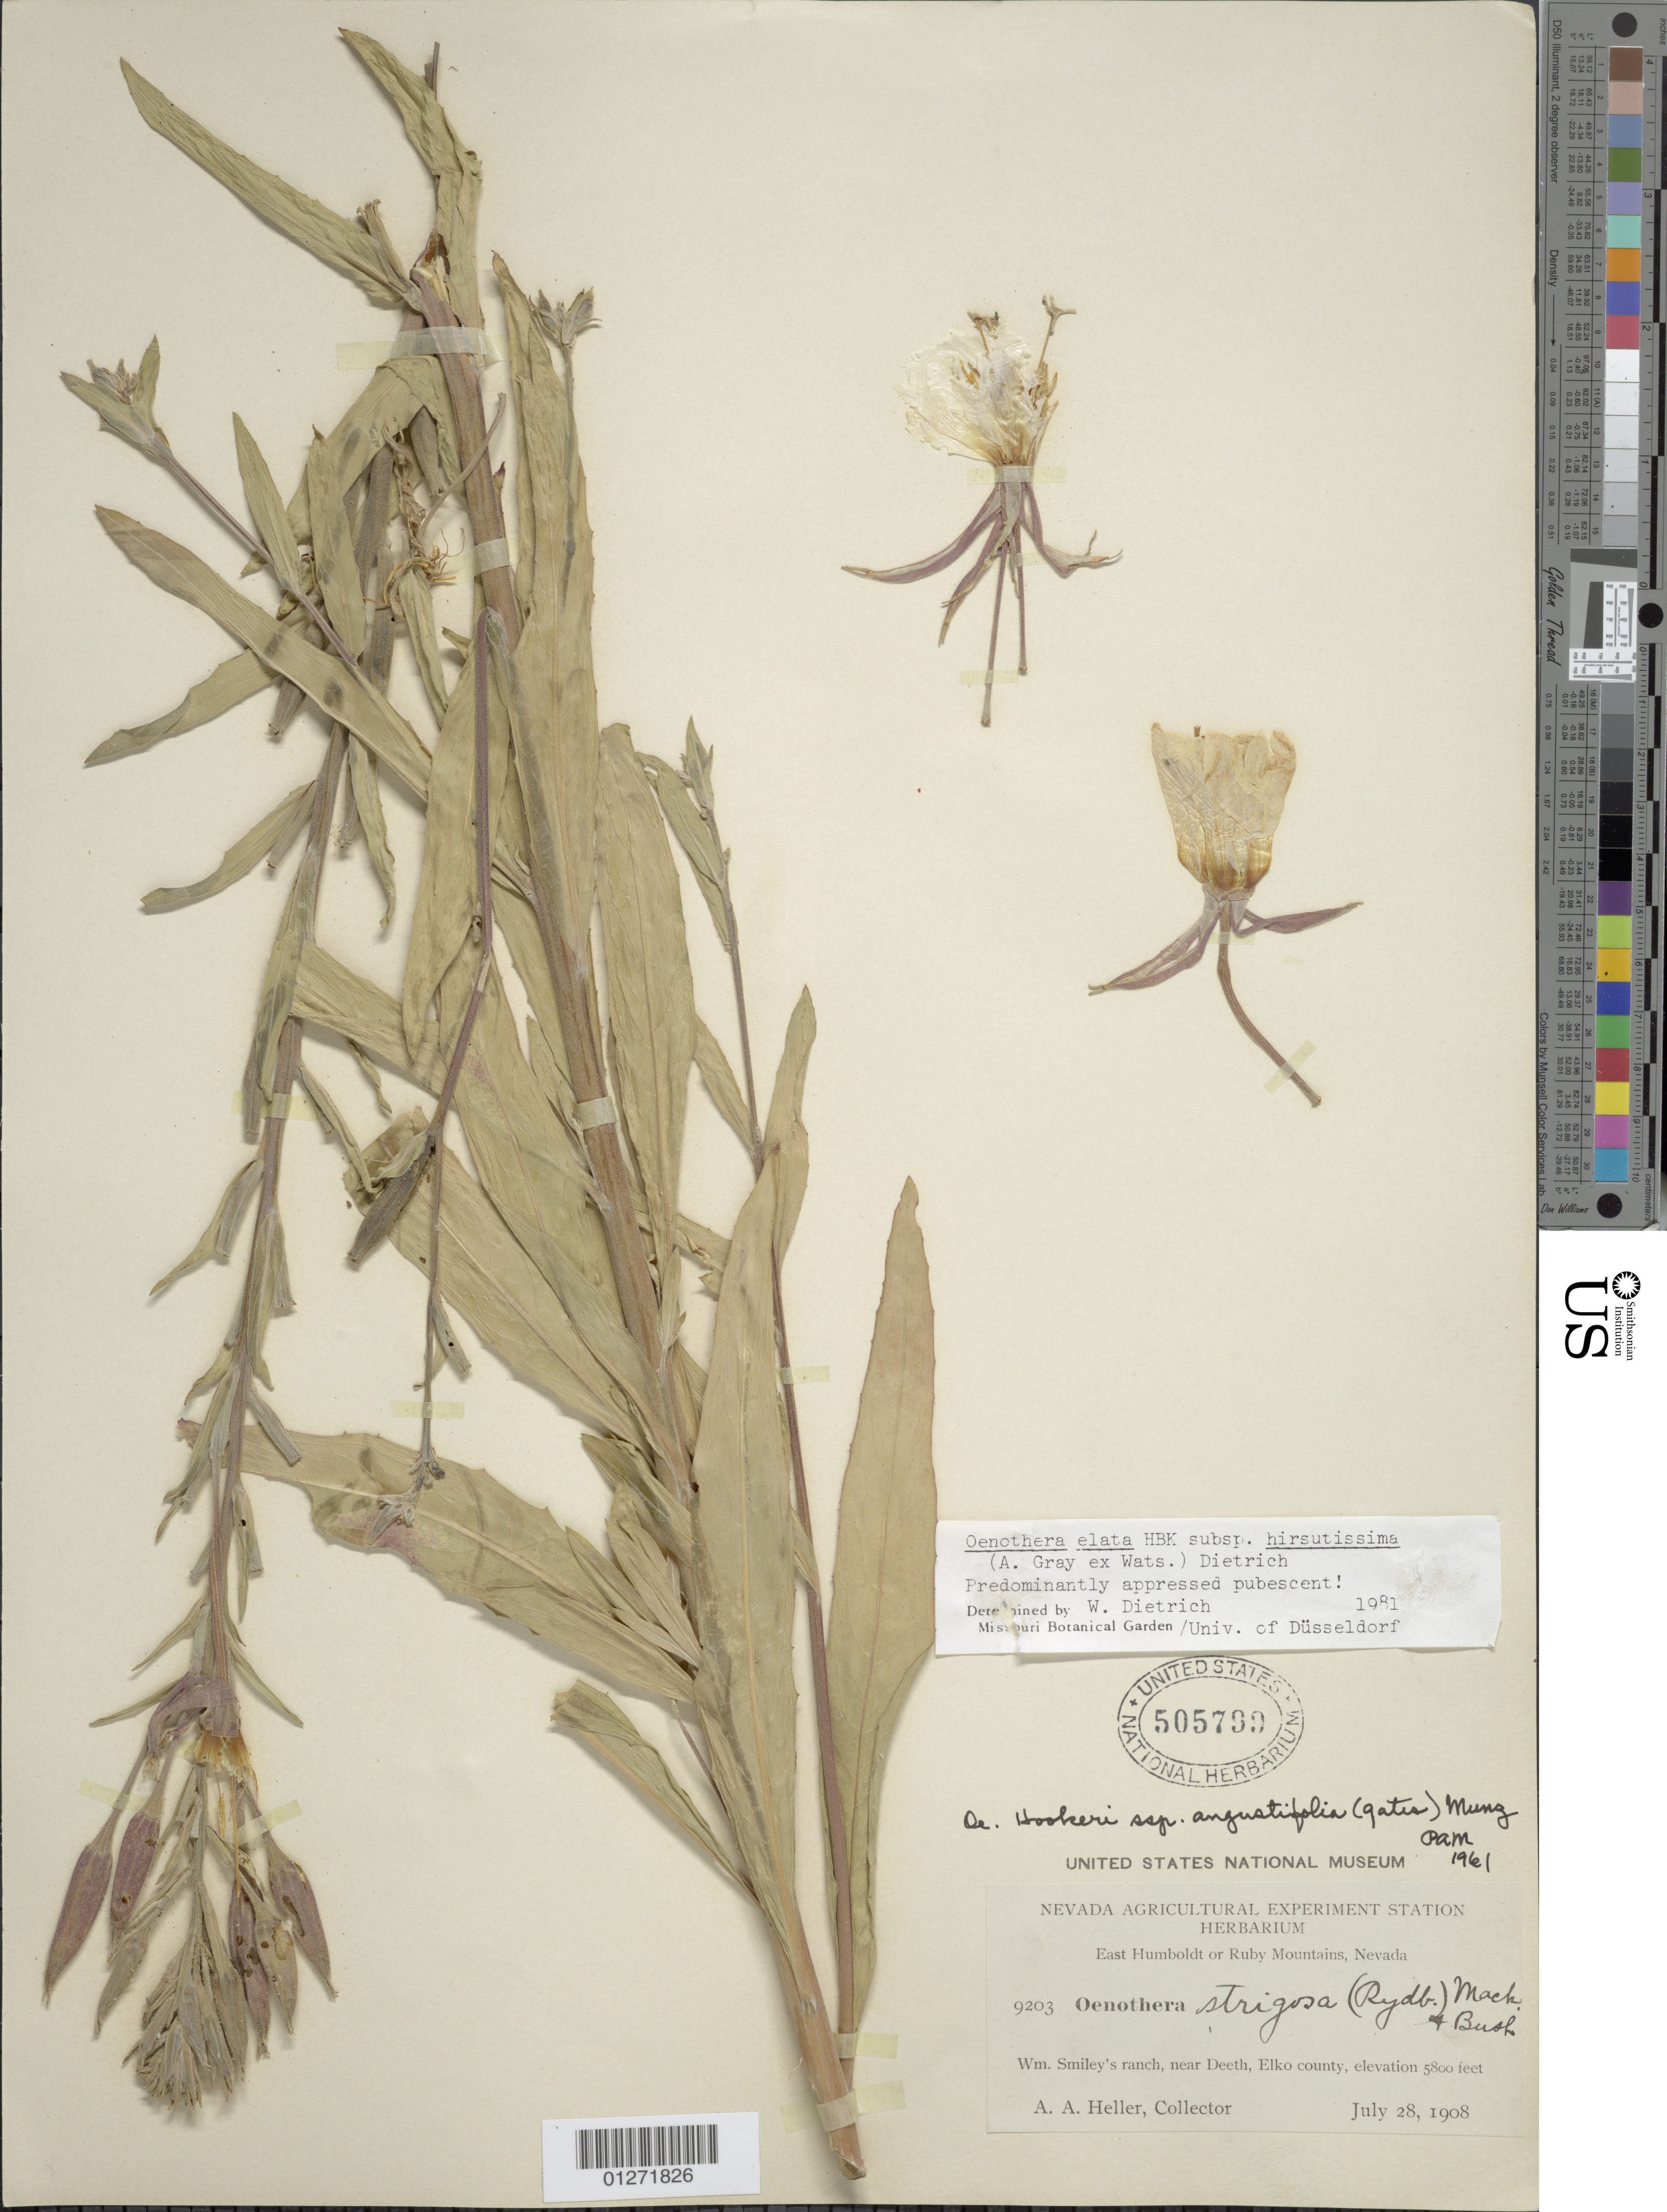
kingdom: Plantae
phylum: Tracheophyta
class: Magnoliopsida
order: Myrtales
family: Onagraceae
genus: Oenothera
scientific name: Oenothera elata subsp. hirsutissima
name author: (A. Gray ex S. Watson) W. Dietr.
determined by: Dietrich, W.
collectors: A. A. Heller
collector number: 9203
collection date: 1908-07-28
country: United States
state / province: Nevada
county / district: Elko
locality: Near Deeth. Wm. Smiley's ranch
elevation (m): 1768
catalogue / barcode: US 505799